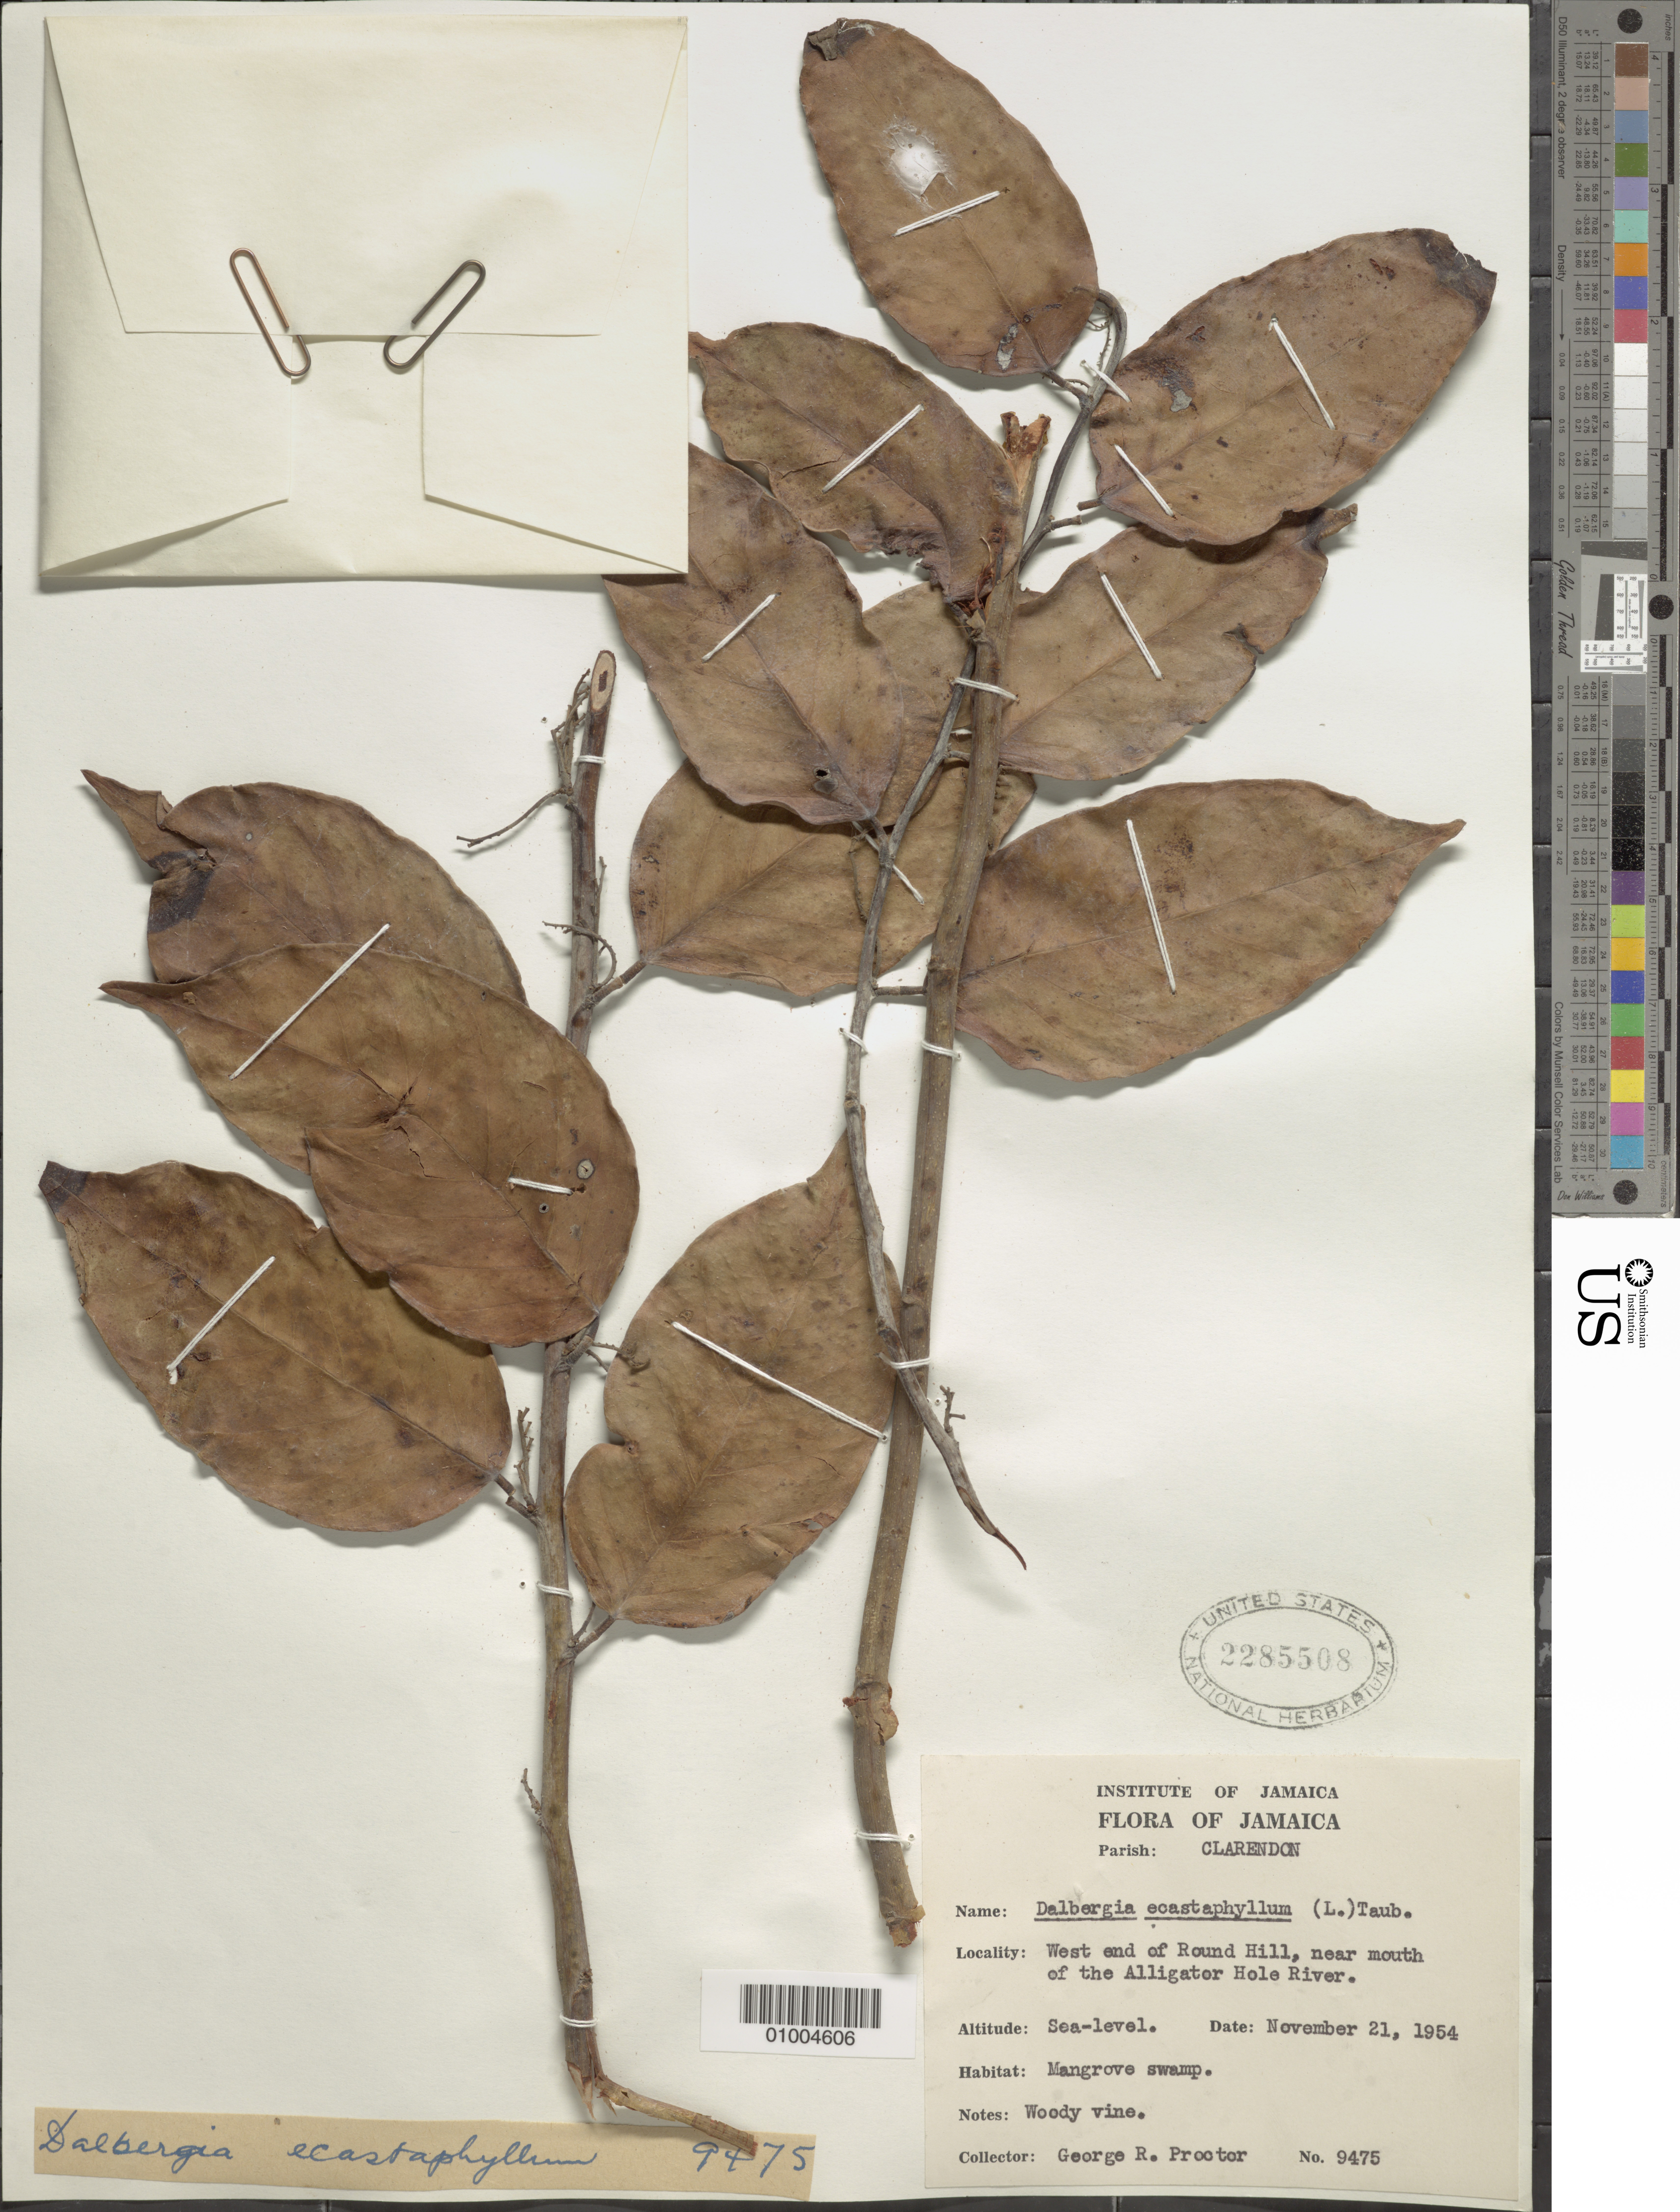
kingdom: Plantae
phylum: Tracheophyta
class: Magnoliopsida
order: Fabales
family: Fabaceae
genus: Dalbergia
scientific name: Dalbergia ecastaphyllum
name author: (L.) Taub.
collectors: G. R. Proctor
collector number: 9475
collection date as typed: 21 Nov 1954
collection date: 1954-11-21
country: Jamaica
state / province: Clarendon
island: Jamaica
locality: Sea-level. West End of Round Hill, near mouth of the Alligator Hole River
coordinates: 0 N, 0 E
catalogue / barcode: US 2285508